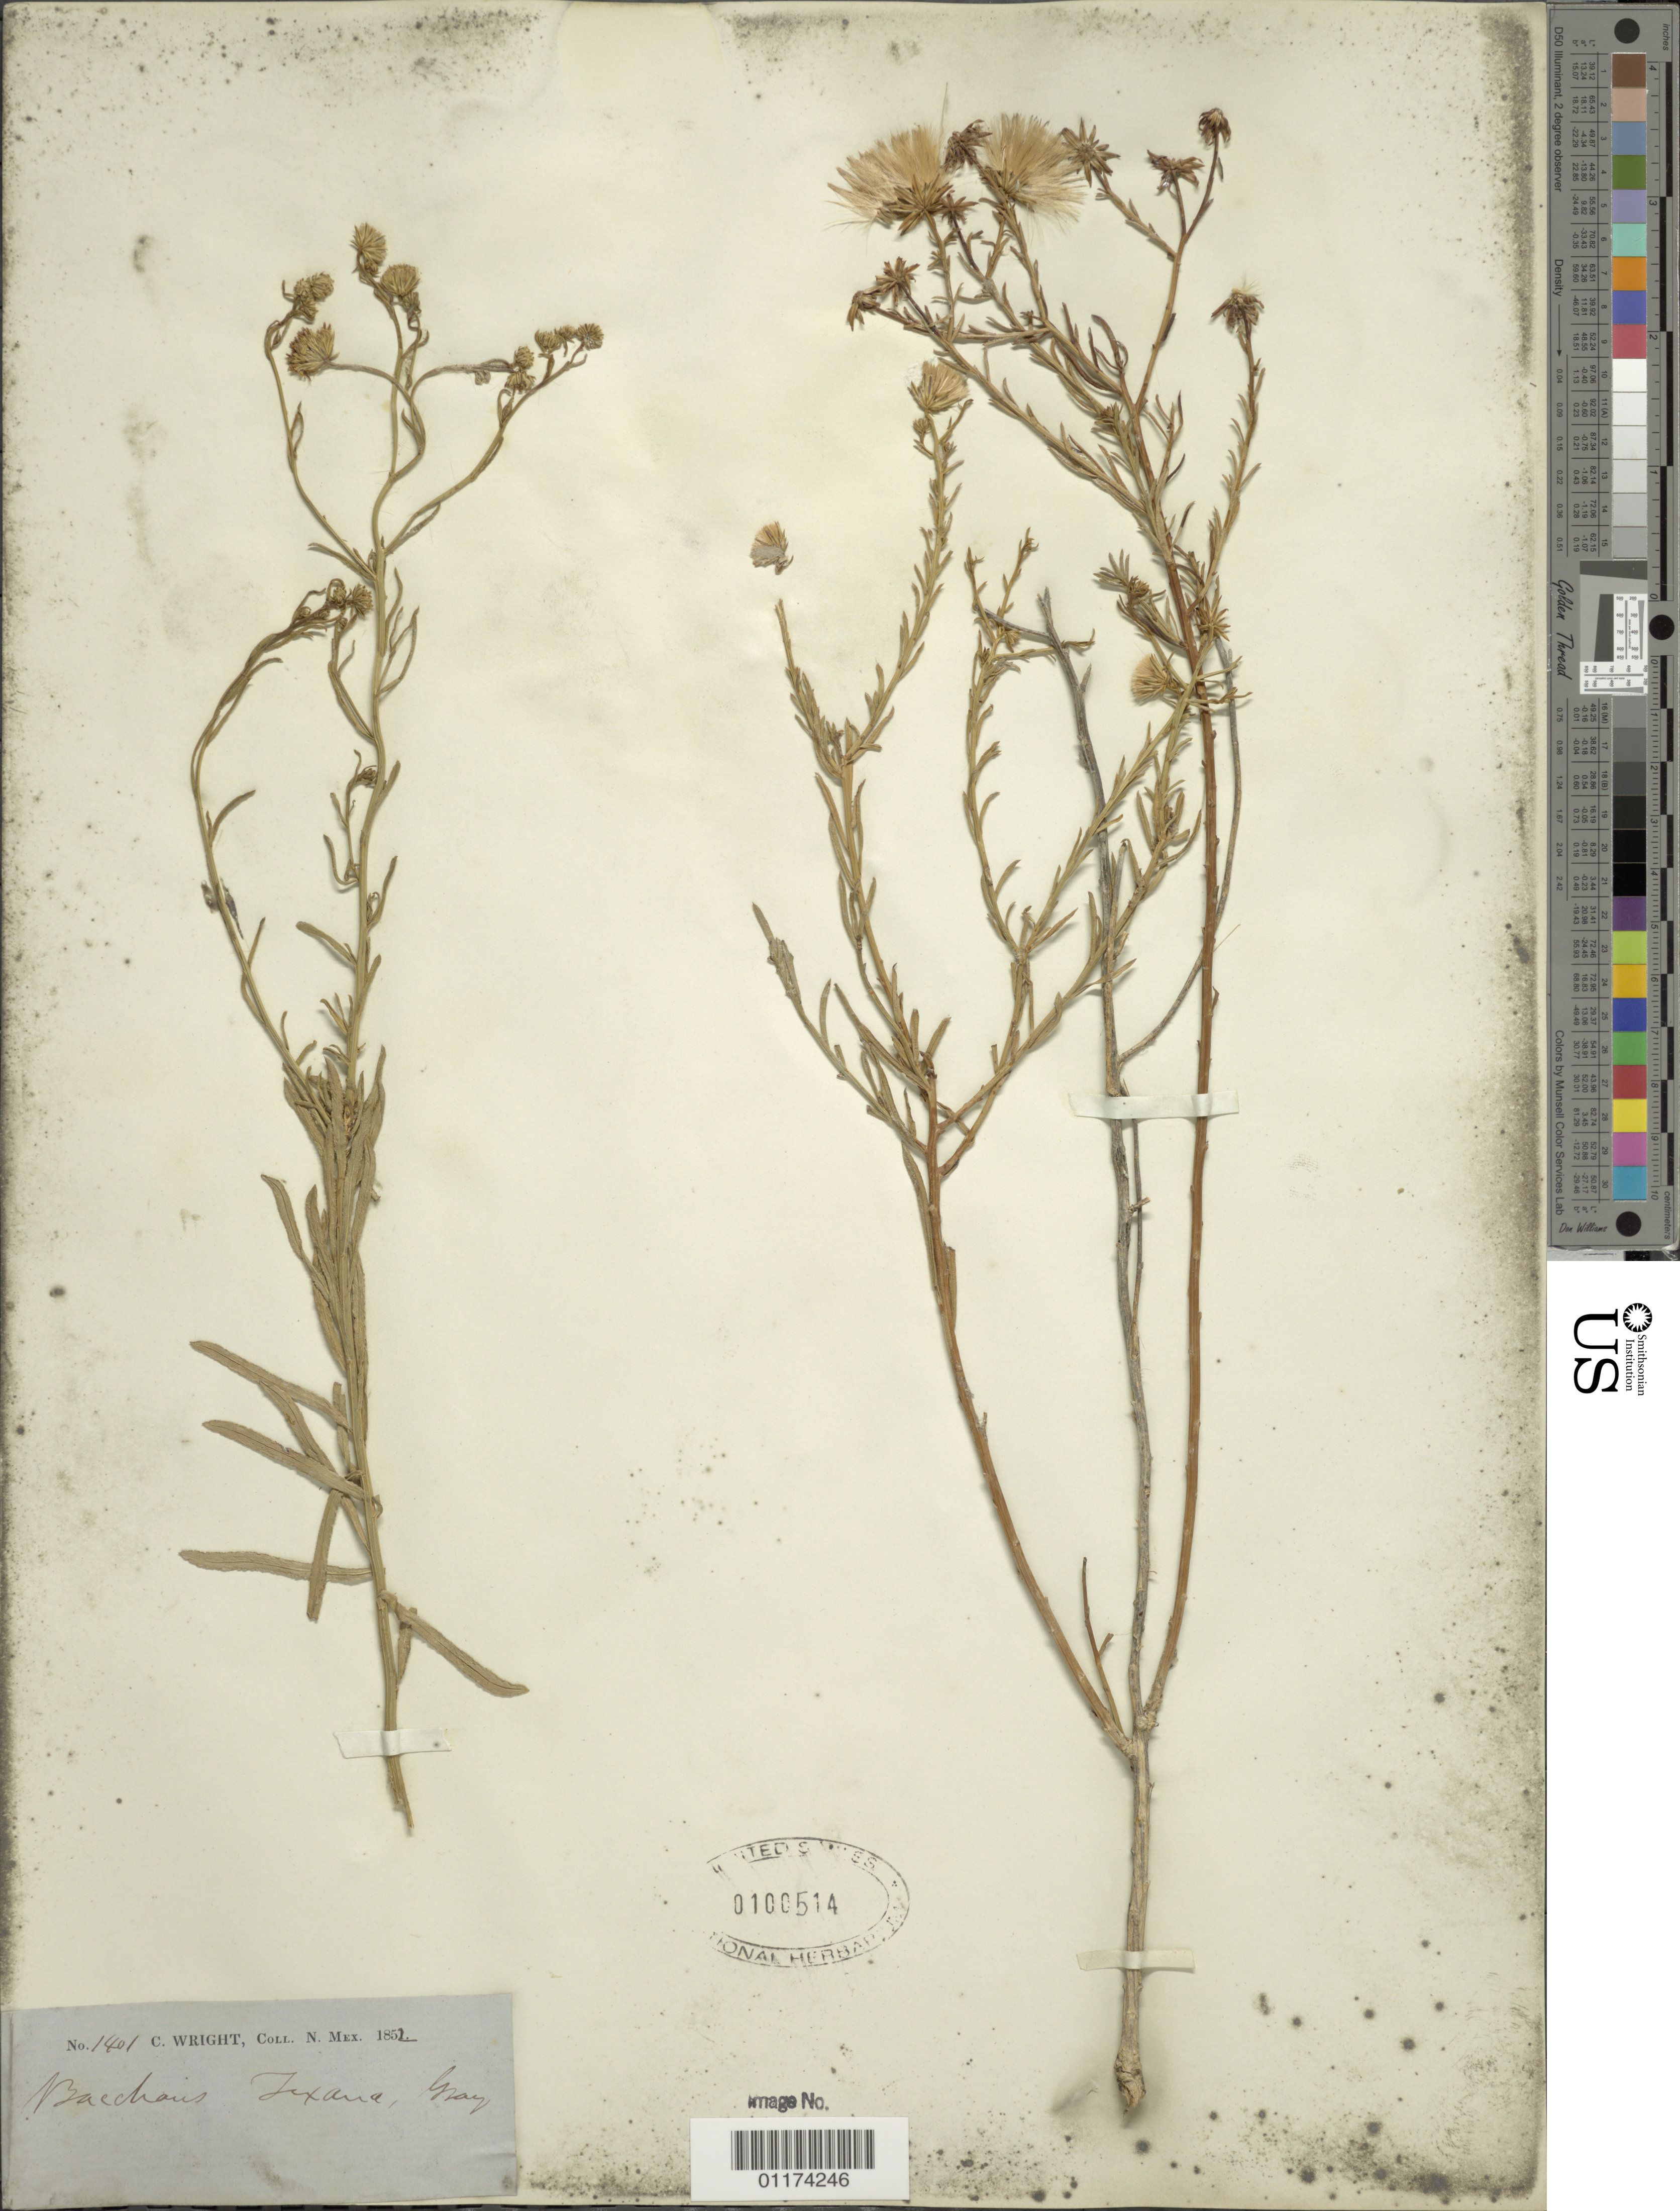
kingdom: Plantae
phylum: Tracheophyta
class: Magnoliopsida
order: Asterales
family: Asteraceae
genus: Baccharis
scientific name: Baccharis texana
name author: (Torr.) A. Gray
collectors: C. Wright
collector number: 1401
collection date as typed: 1852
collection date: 1852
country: United States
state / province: New Mexico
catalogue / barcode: US 100514